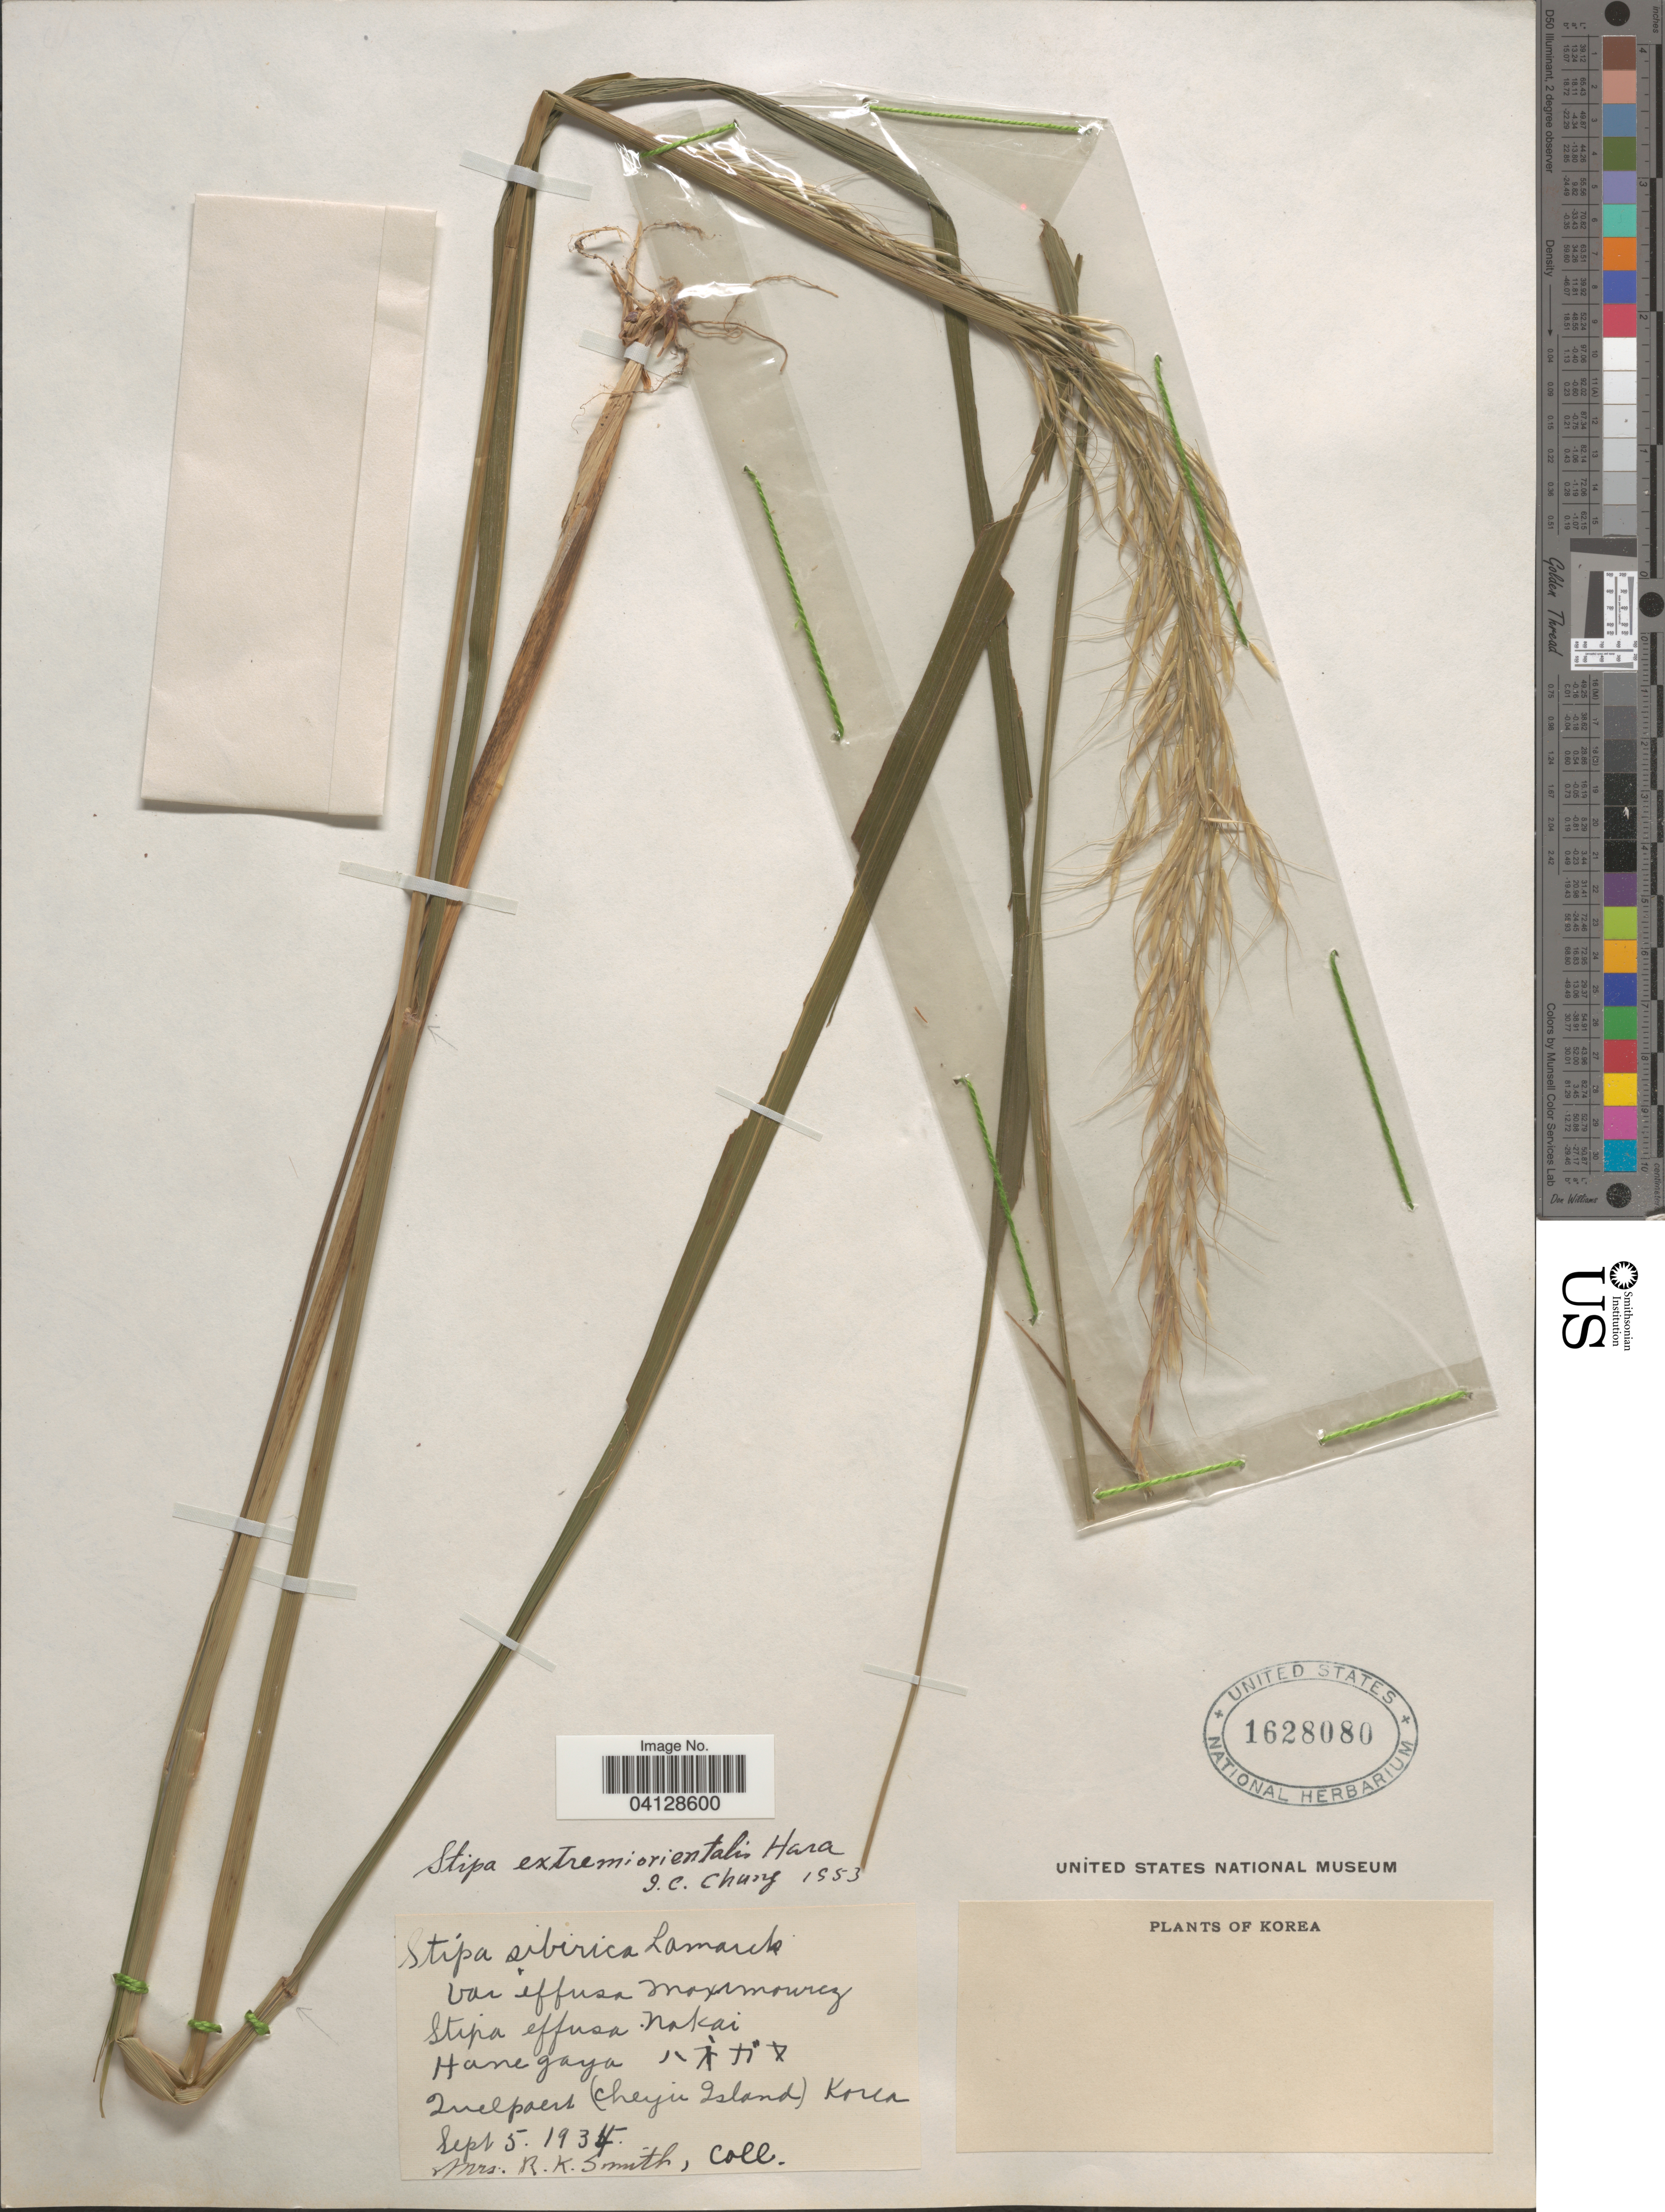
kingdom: Plantae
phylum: Tracheophyta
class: Liliopsida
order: Poales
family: Poaceae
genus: Stipa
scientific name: Stipa extremiorientalis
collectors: Mrs. R. K. Smith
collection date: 1934-09-05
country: North Korea / South Korea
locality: Quelpaert (Cheyu Island).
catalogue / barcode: US 1628080